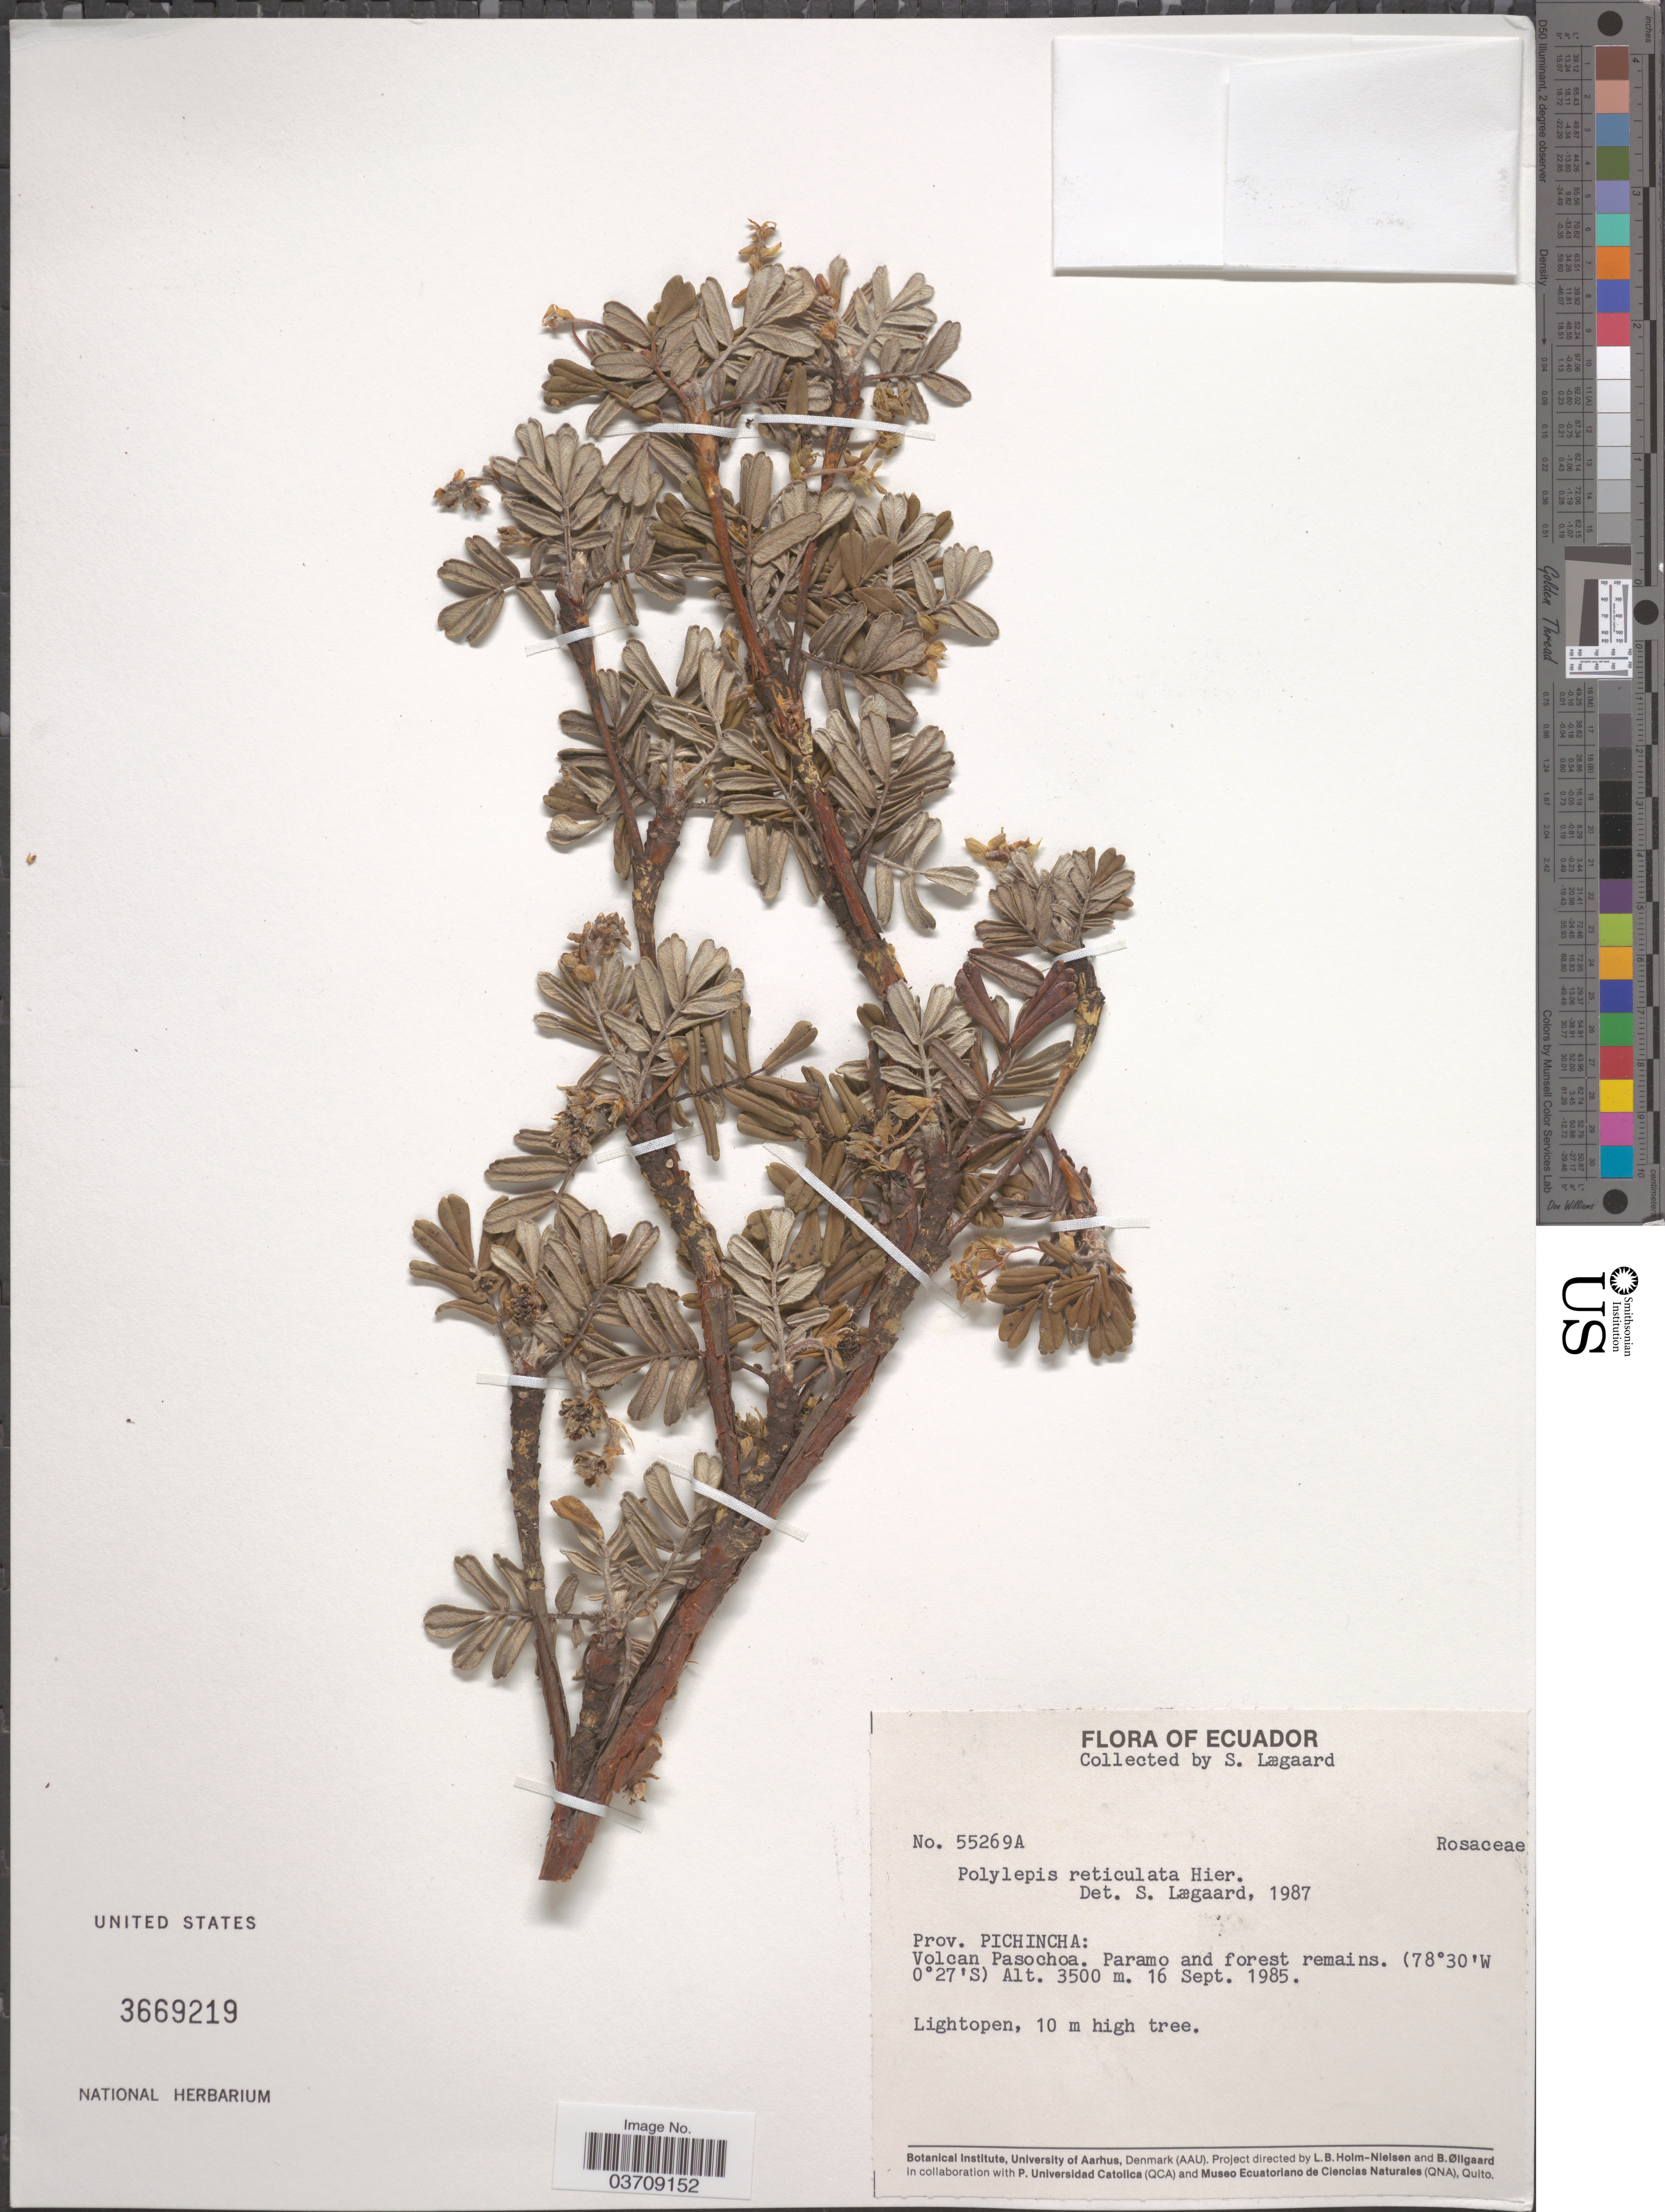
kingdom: Plantae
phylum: Tracheophyta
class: Magnoliopsida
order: Rosales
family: Rosaceae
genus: Polylepis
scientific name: Polylepis reticulata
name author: Hieron.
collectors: S. Lægaard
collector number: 55269A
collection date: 1985-09-16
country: Ecuador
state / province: Pichincha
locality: Volcan Pasochoa.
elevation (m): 3500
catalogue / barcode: US 3669219